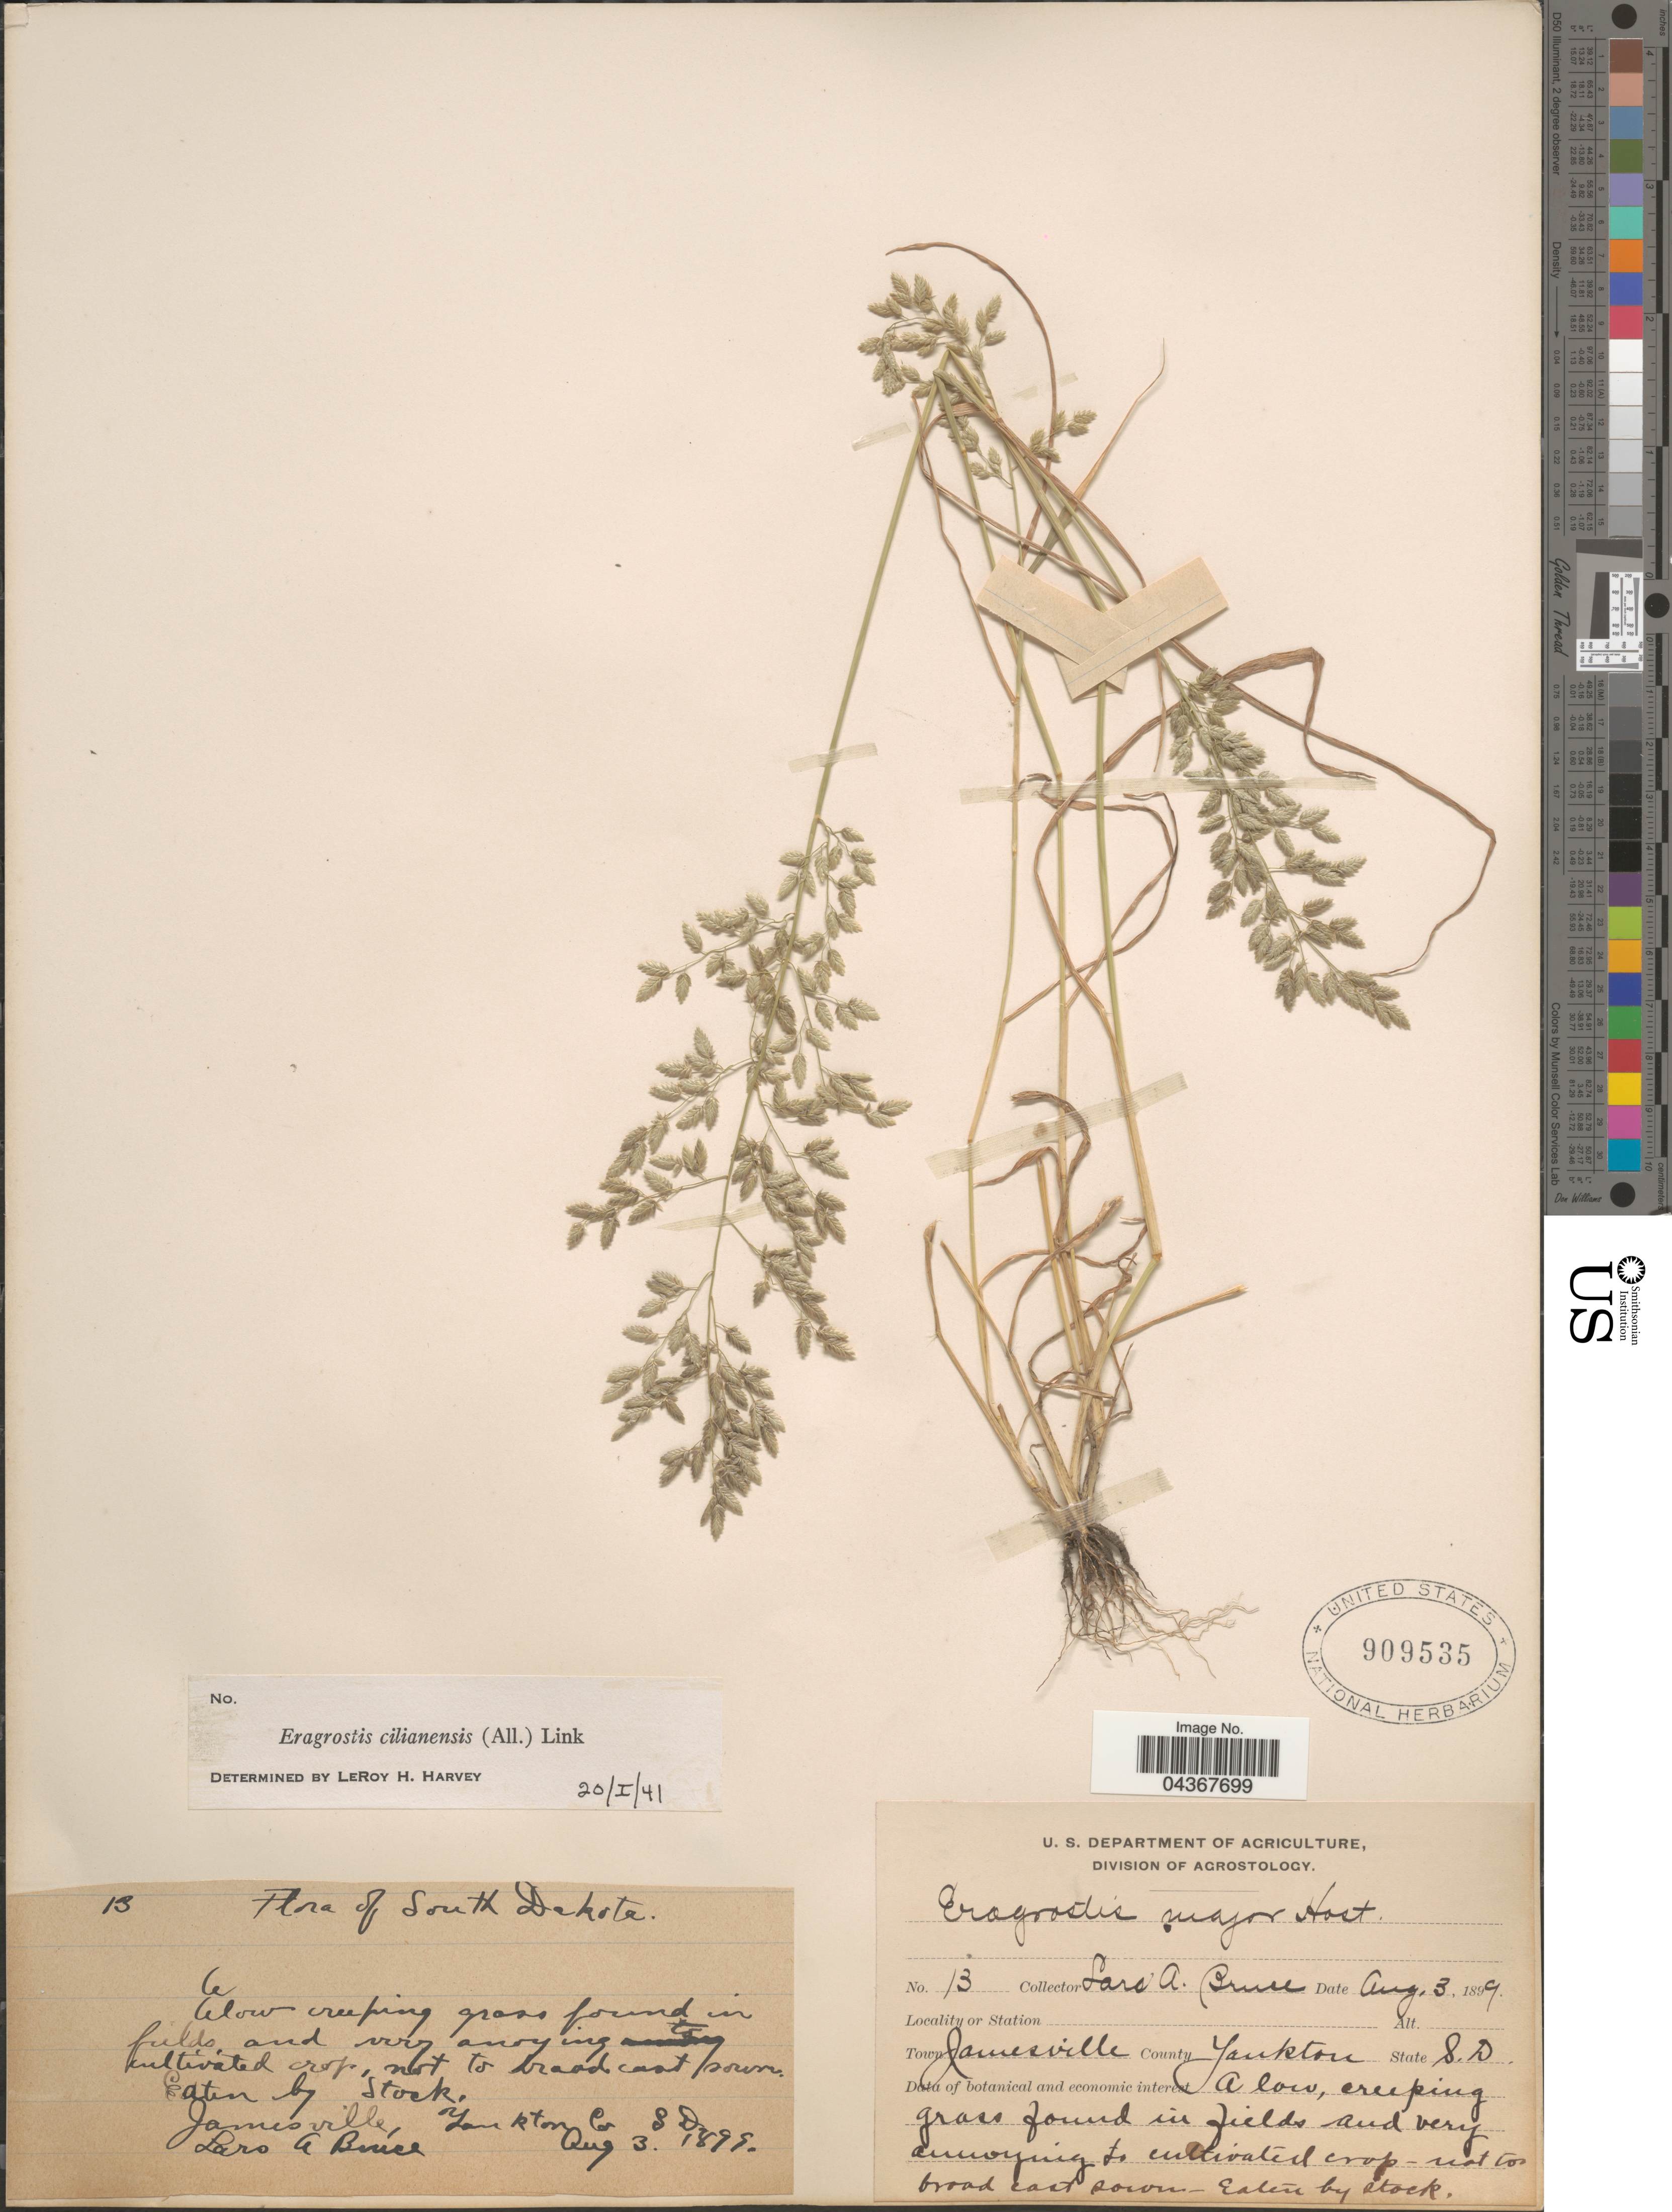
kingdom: Plantae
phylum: Tracheophyta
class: Liliopsida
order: Poales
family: Poaceae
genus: Eragrostis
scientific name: Eragrostis cilianensis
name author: (Bellardi) Vignolo ex Janch.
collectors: L. Bruce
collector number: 13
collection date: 1899-08-03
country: United States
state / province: South Dakota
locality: Town Jamesville. County Yankton.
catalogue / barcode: US 909535